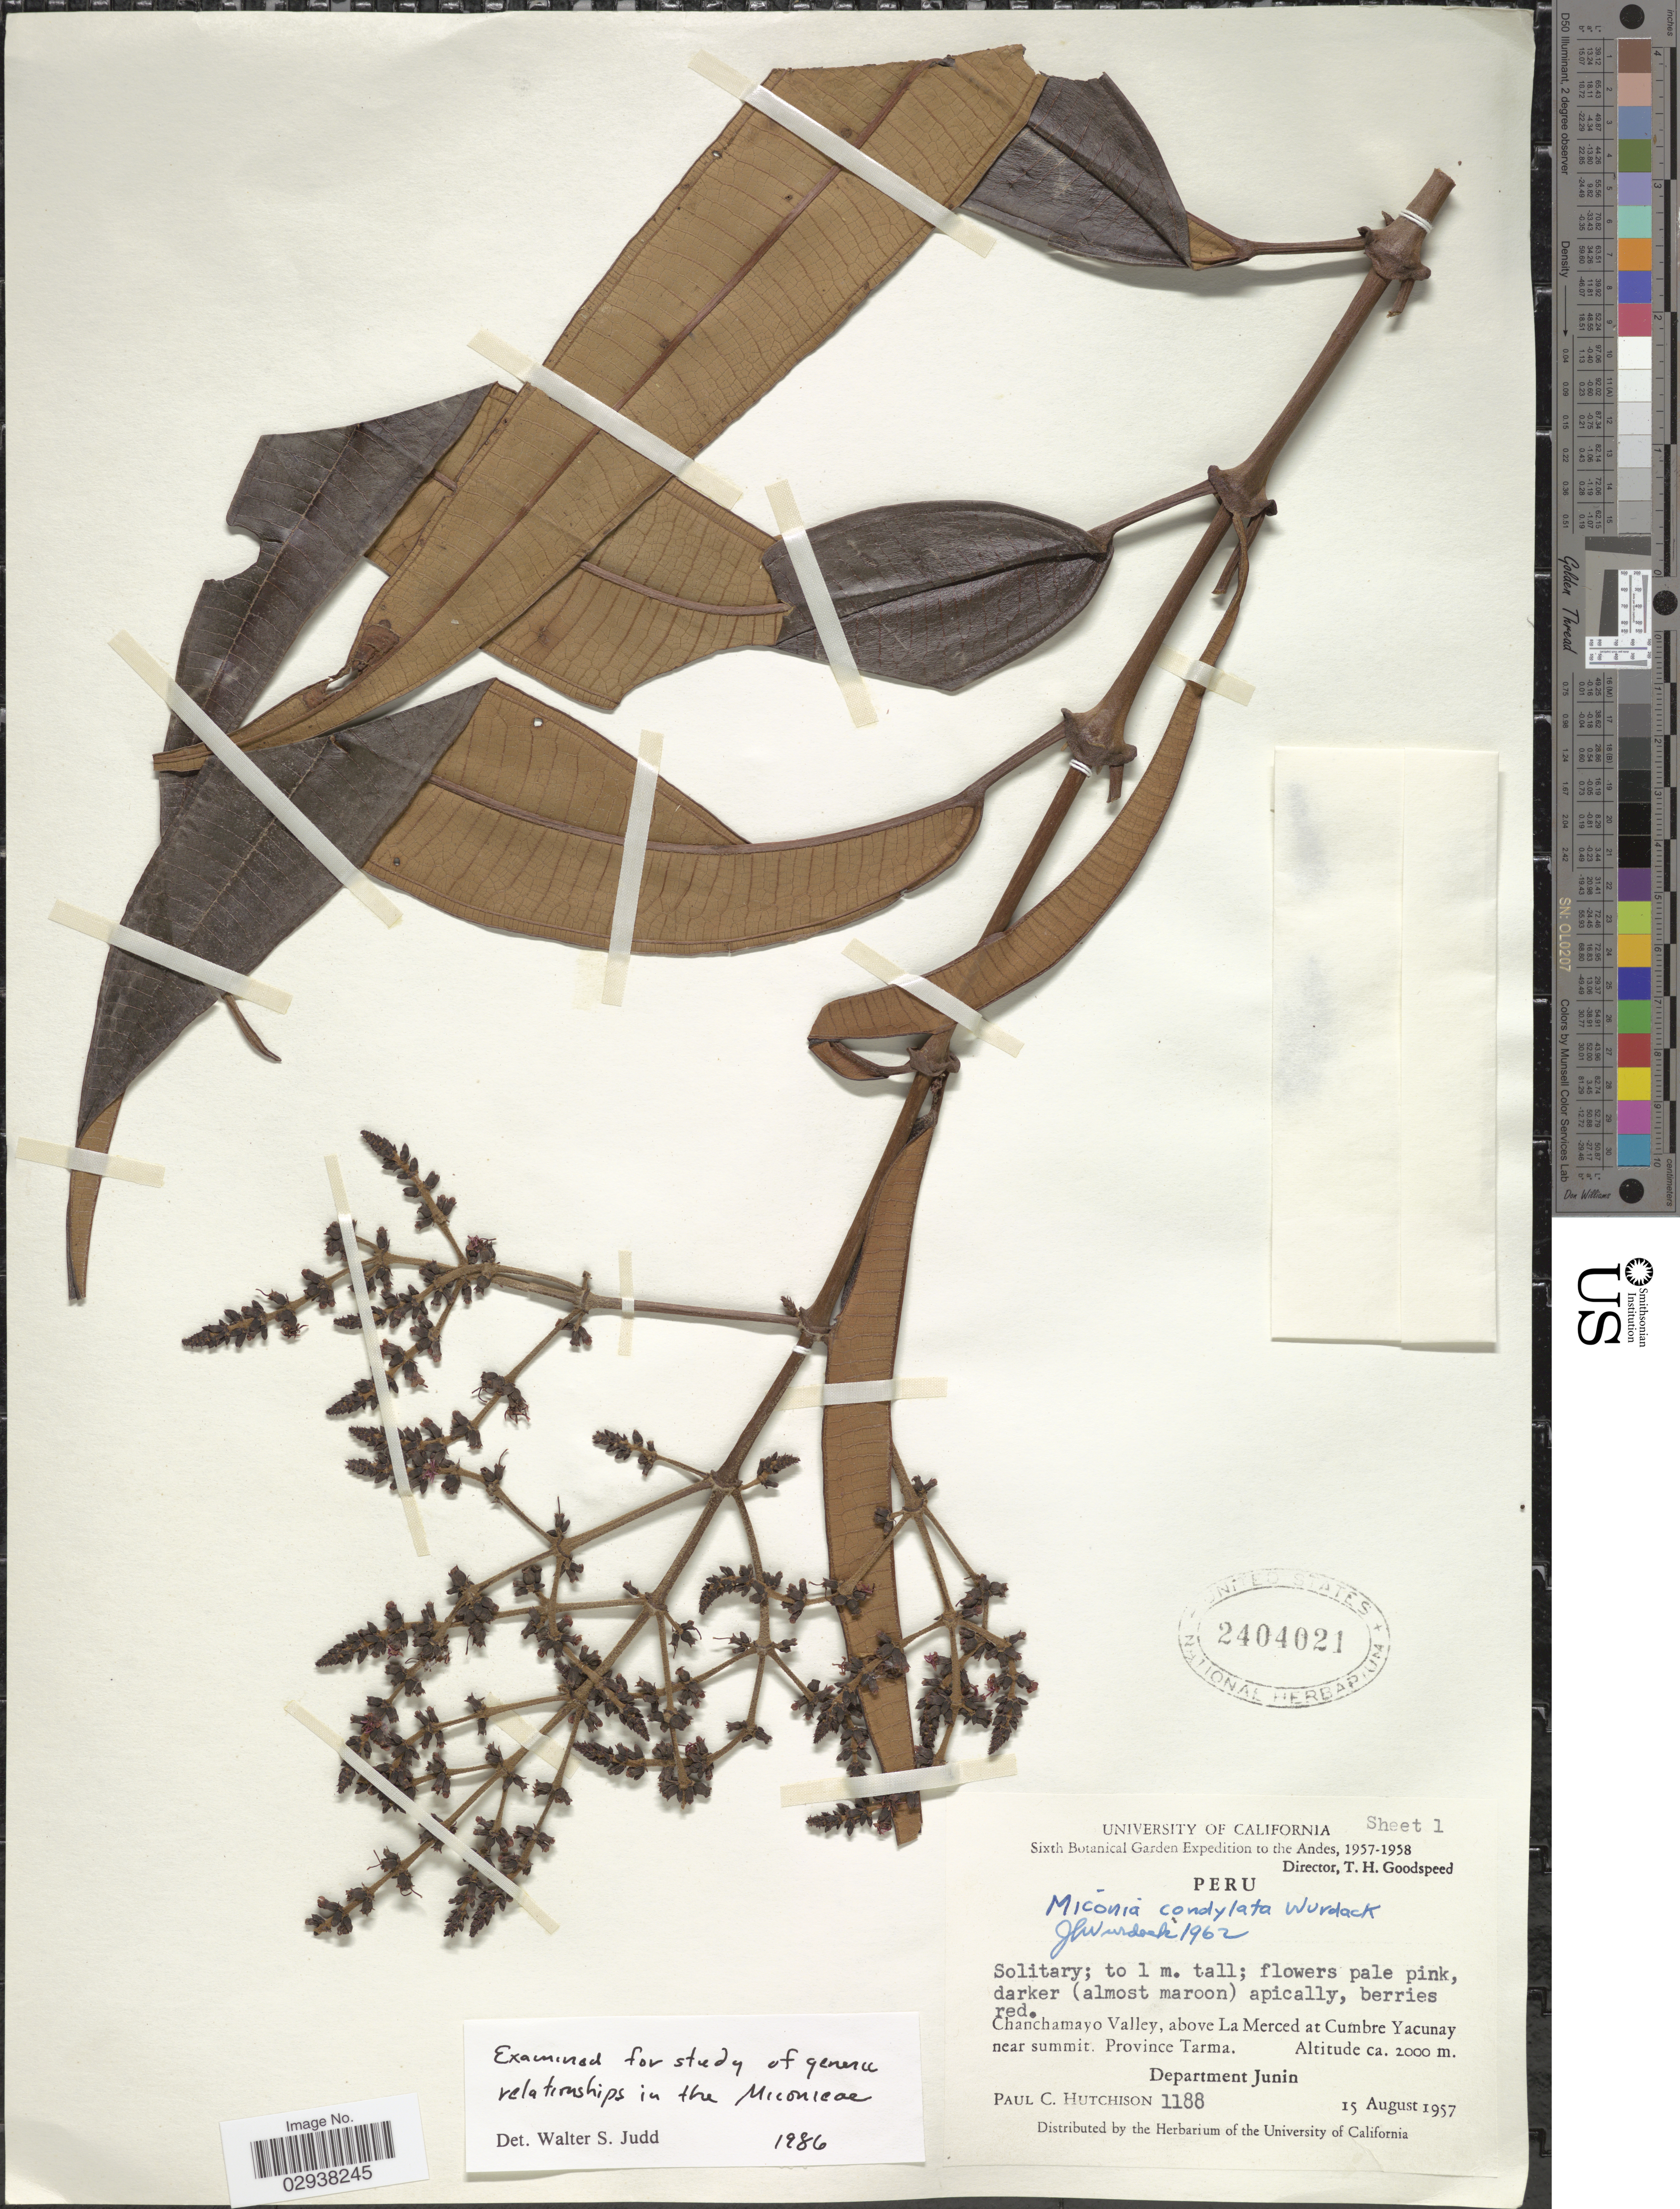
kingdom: Plantae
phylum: Tracheophyta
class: Magnoliopsida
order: Myrtales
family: Melastomataceae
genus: Miconia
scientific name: Miconia condylata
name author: Wurdack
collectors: P. C. Hutchison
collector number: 1188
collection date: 1957-08-15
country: Peru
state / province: Junín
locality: Andes. Chanchamayo Valley, above La Merced at Cumbre Yacunay near summit. Province Tarma. Department Junin.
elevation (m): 2000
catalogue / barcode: US 2404021